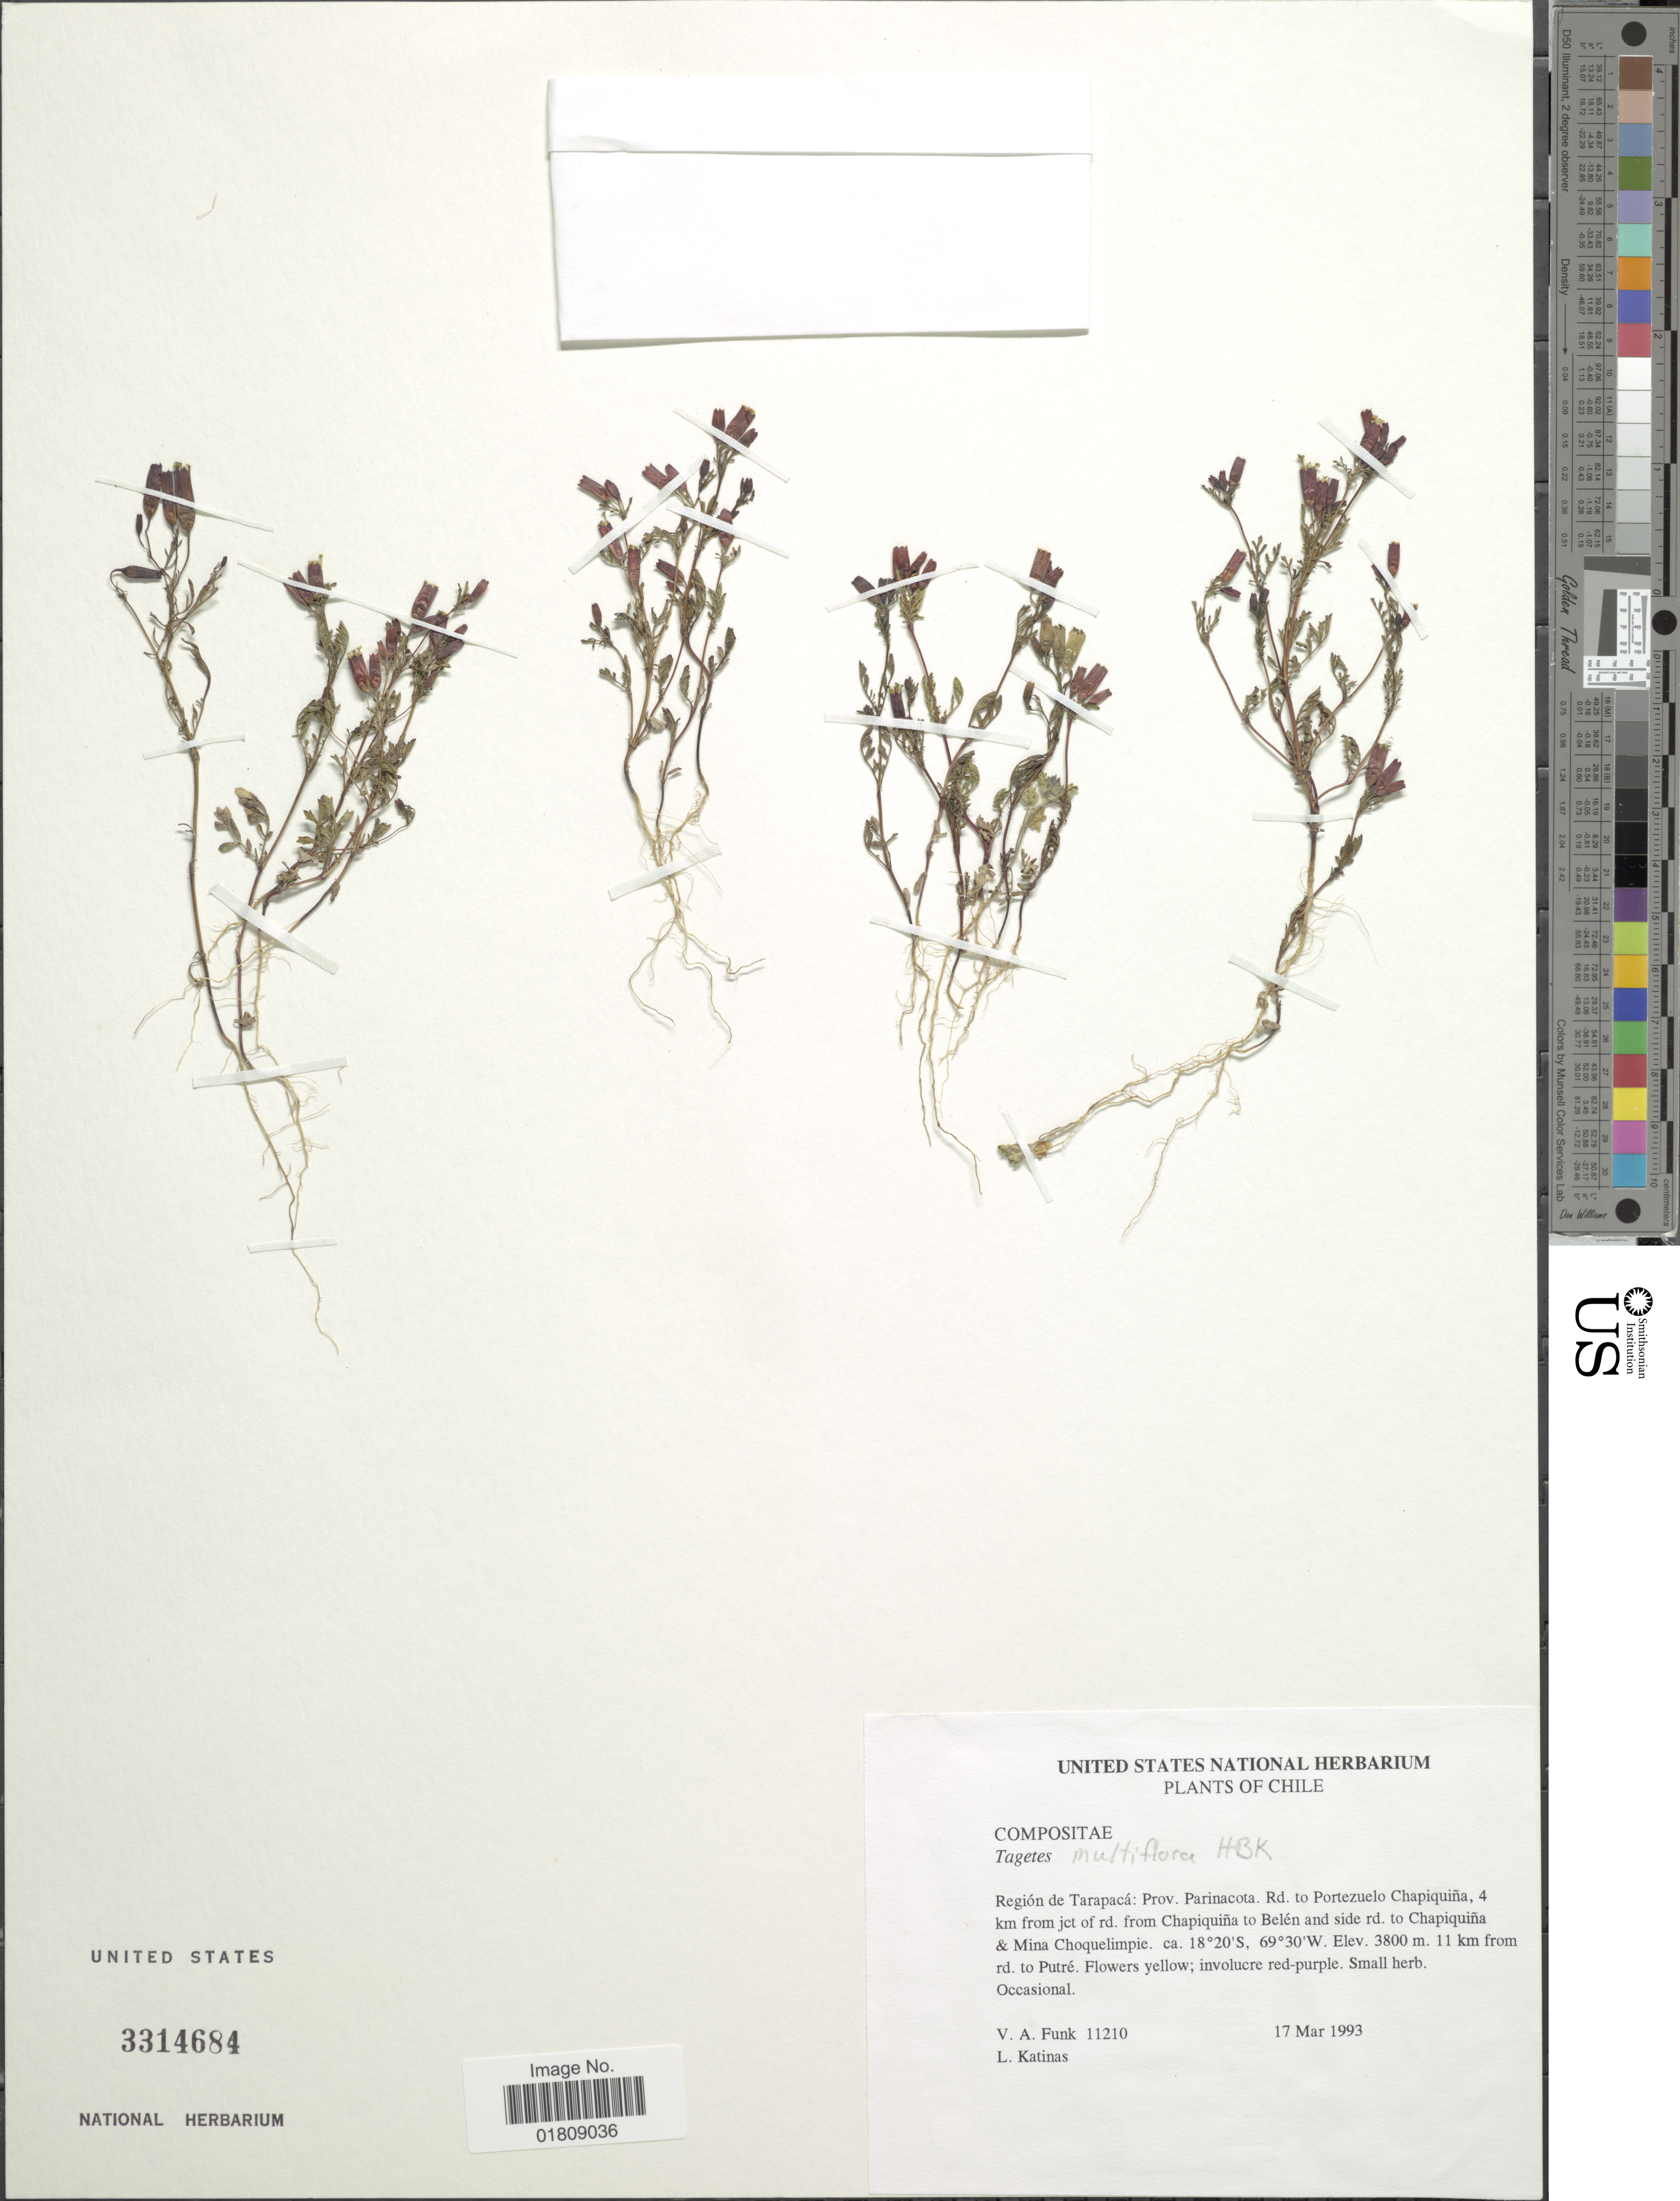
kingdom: Plantae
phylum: Tracheophyta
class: Magnoliopsida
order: Asterales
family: Asteraceae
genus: Tagetes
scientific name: Tagetes multiflora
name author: Kunth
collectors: V. Funk & L. Katinas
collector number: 11210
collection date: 1993-03-17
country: Chile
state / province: Tarapacá (I)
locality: Prov. Parinacota, Rd. to Portezuelo Chapiquina, 4 km from jct of rd. from Chapiquina to Belen and side rd. to Chapiquina & Mina Choquelimpie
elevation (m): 3800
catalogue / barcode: US 3314684